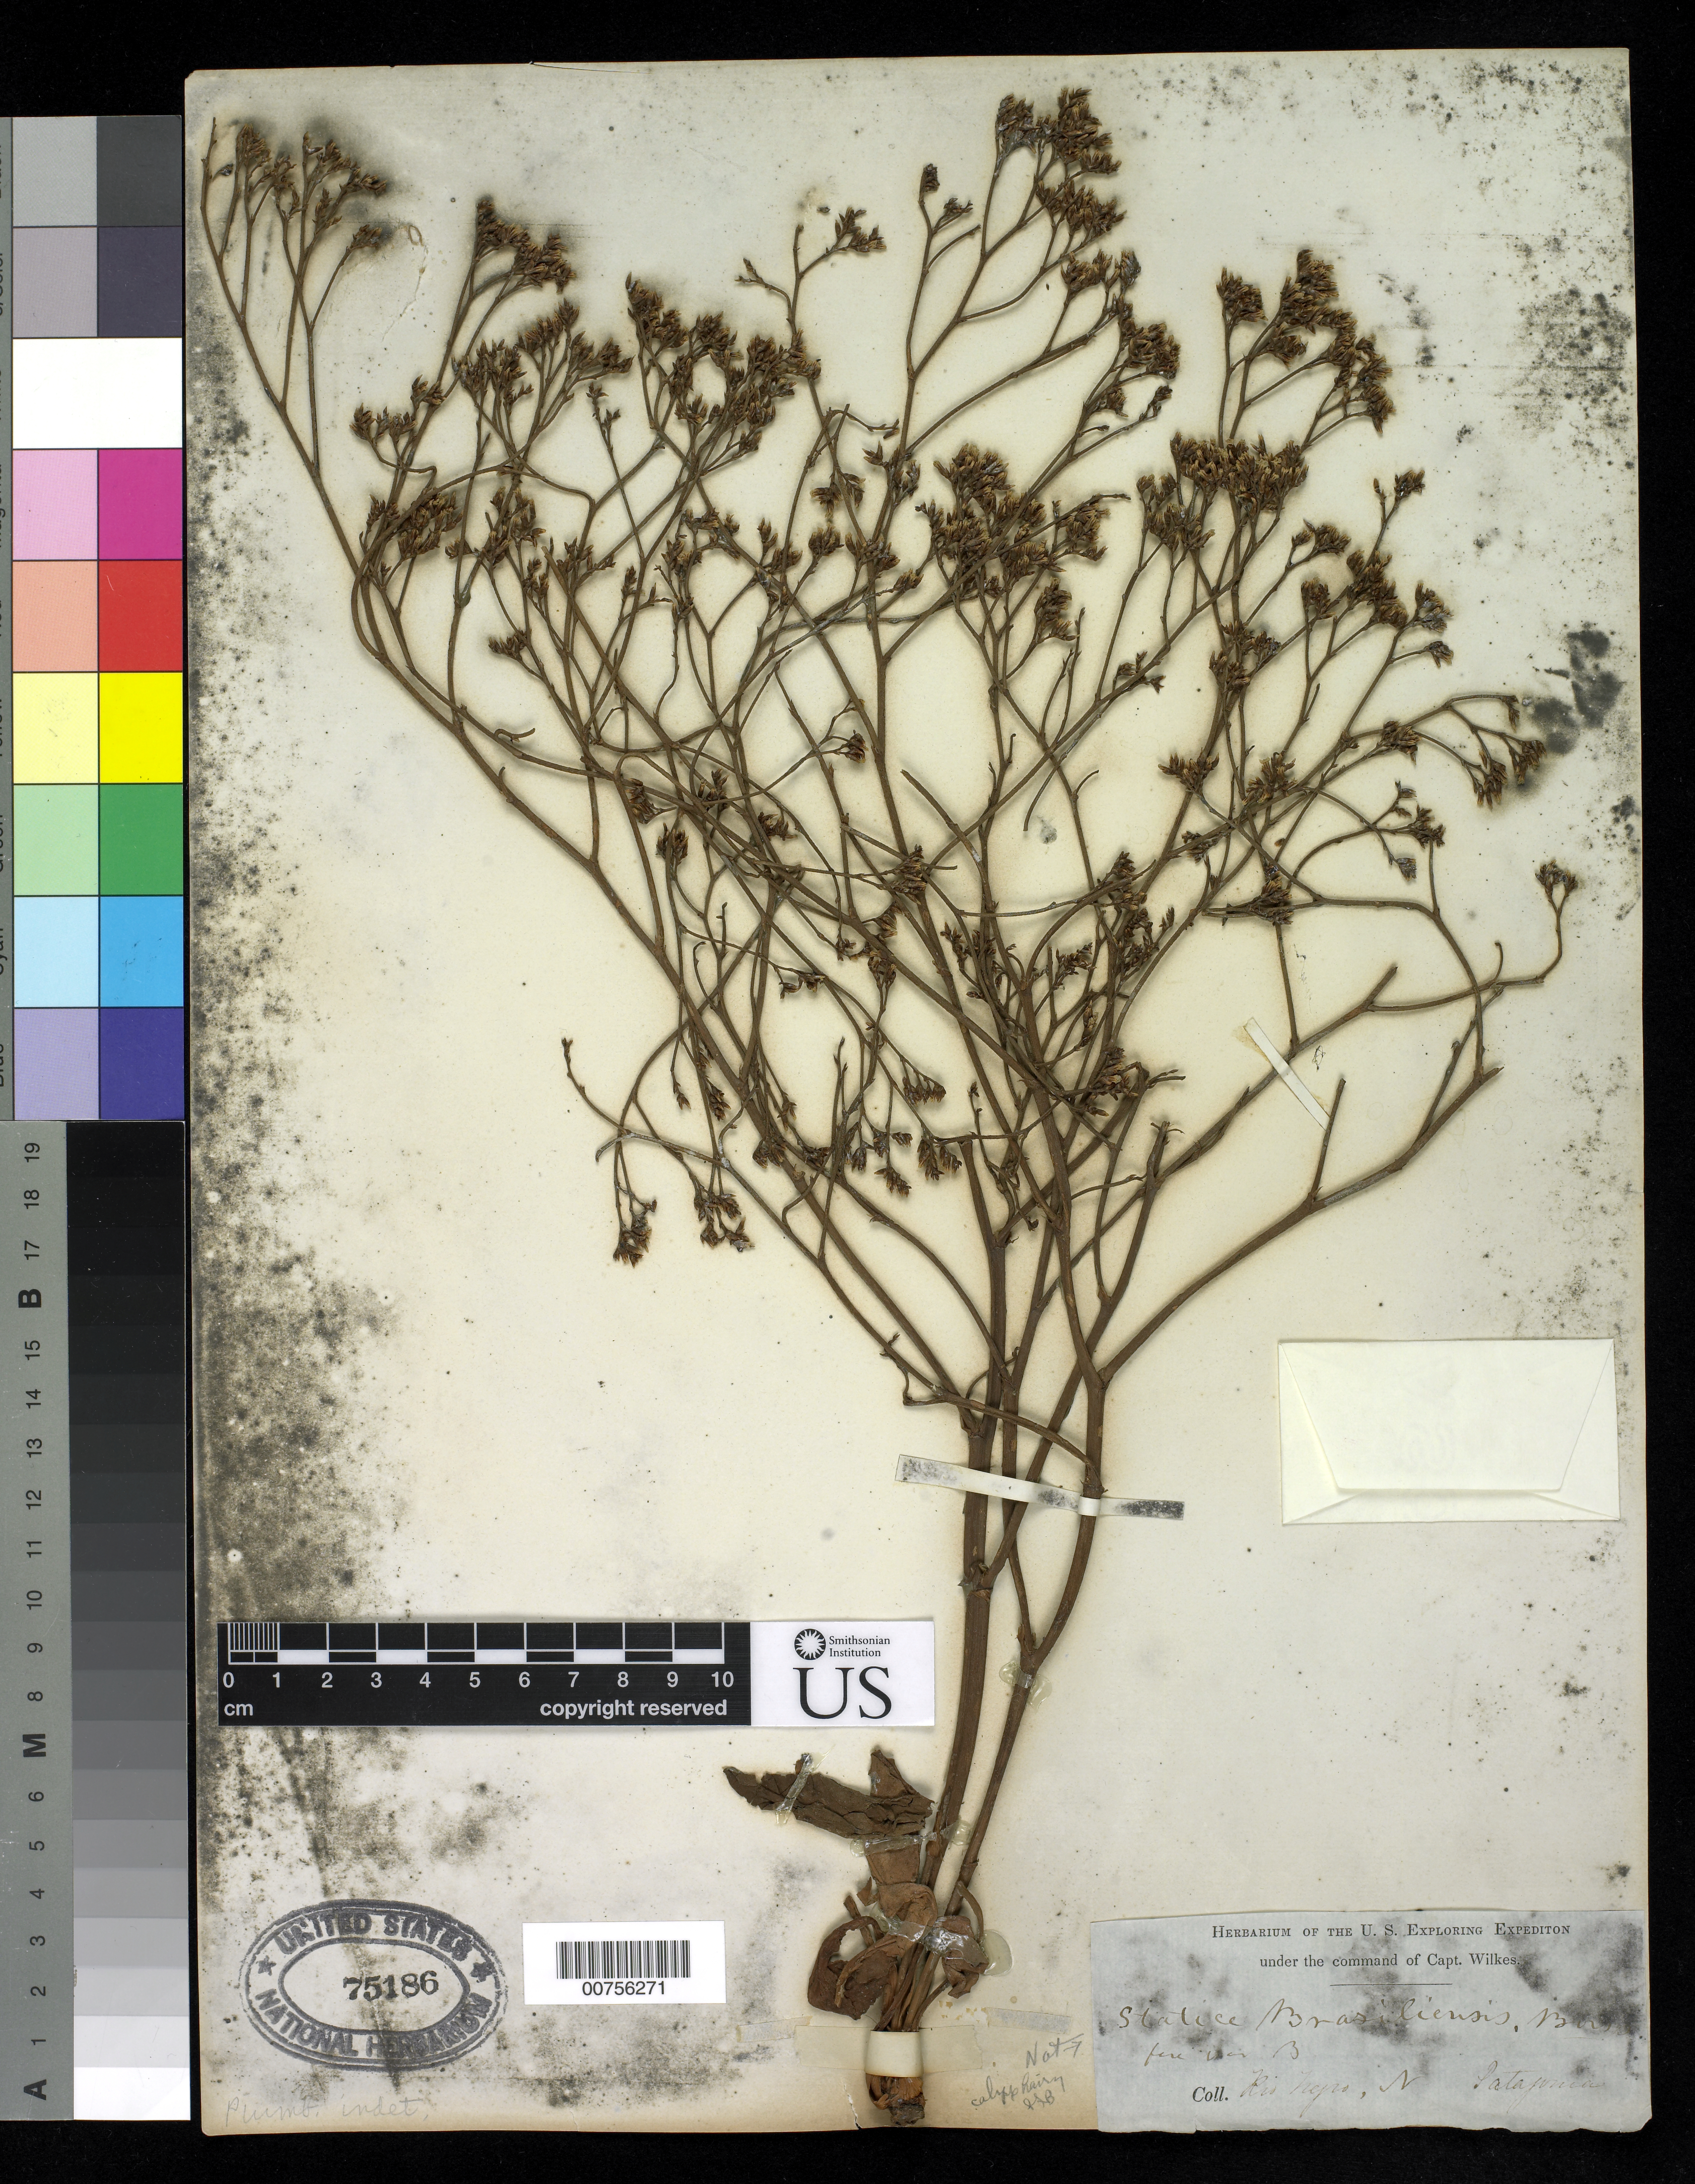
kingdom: Plantae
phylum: Tracheophyta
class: Magnoliopsida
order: Caryophyllales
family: Plumbaginaceae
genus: Statice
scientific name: Statice brasiliense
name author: Boiss.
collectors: Wilkes Explor. Exped.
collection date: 1838/1842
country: Argentina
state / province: Rio Negro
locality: Rio Negro, Patagonia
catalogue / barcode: US 75186